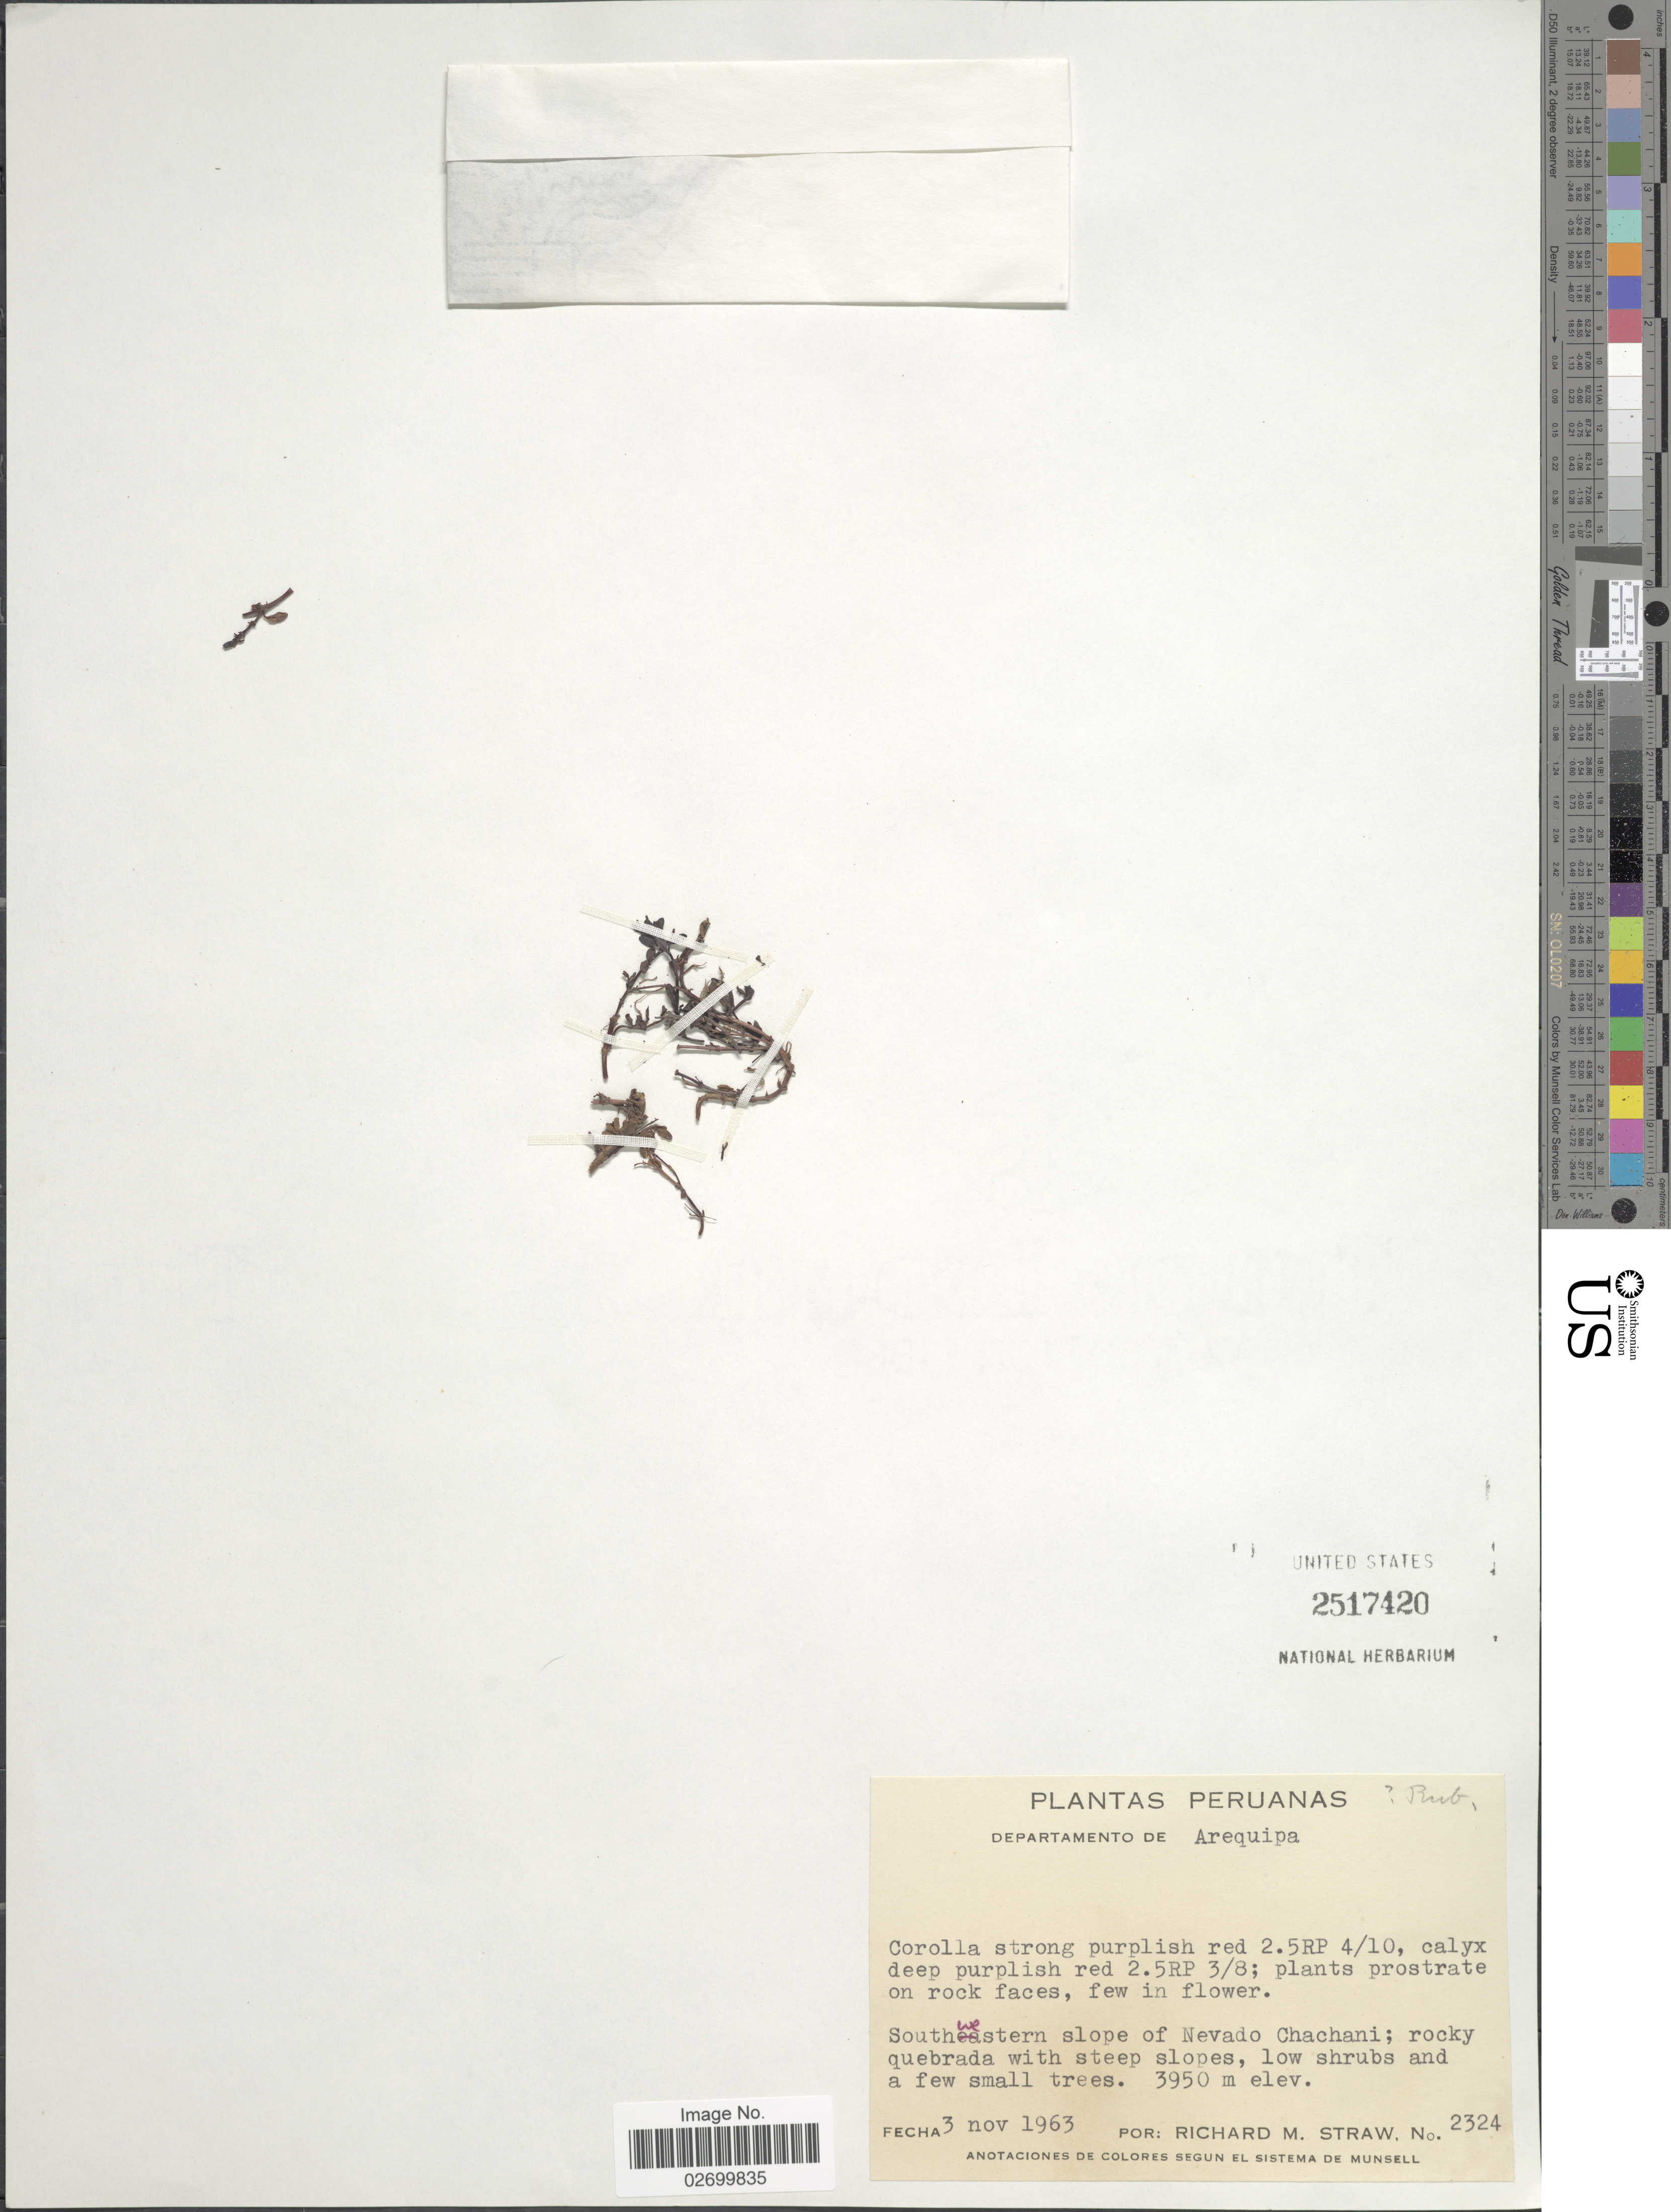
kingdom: Plantae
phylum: Tracheophyta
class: Magnoliopsida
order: Gentianales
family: Rubiaceae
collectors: R. M. Straw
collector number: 2324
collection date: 1963-11-03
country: Peru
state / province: Arequipa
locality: Departamento de Arequipa. Southwestern slope of Nevado Chachani; rocky quebrada with steep slopes.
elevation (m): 3950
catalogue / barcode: US 2517420